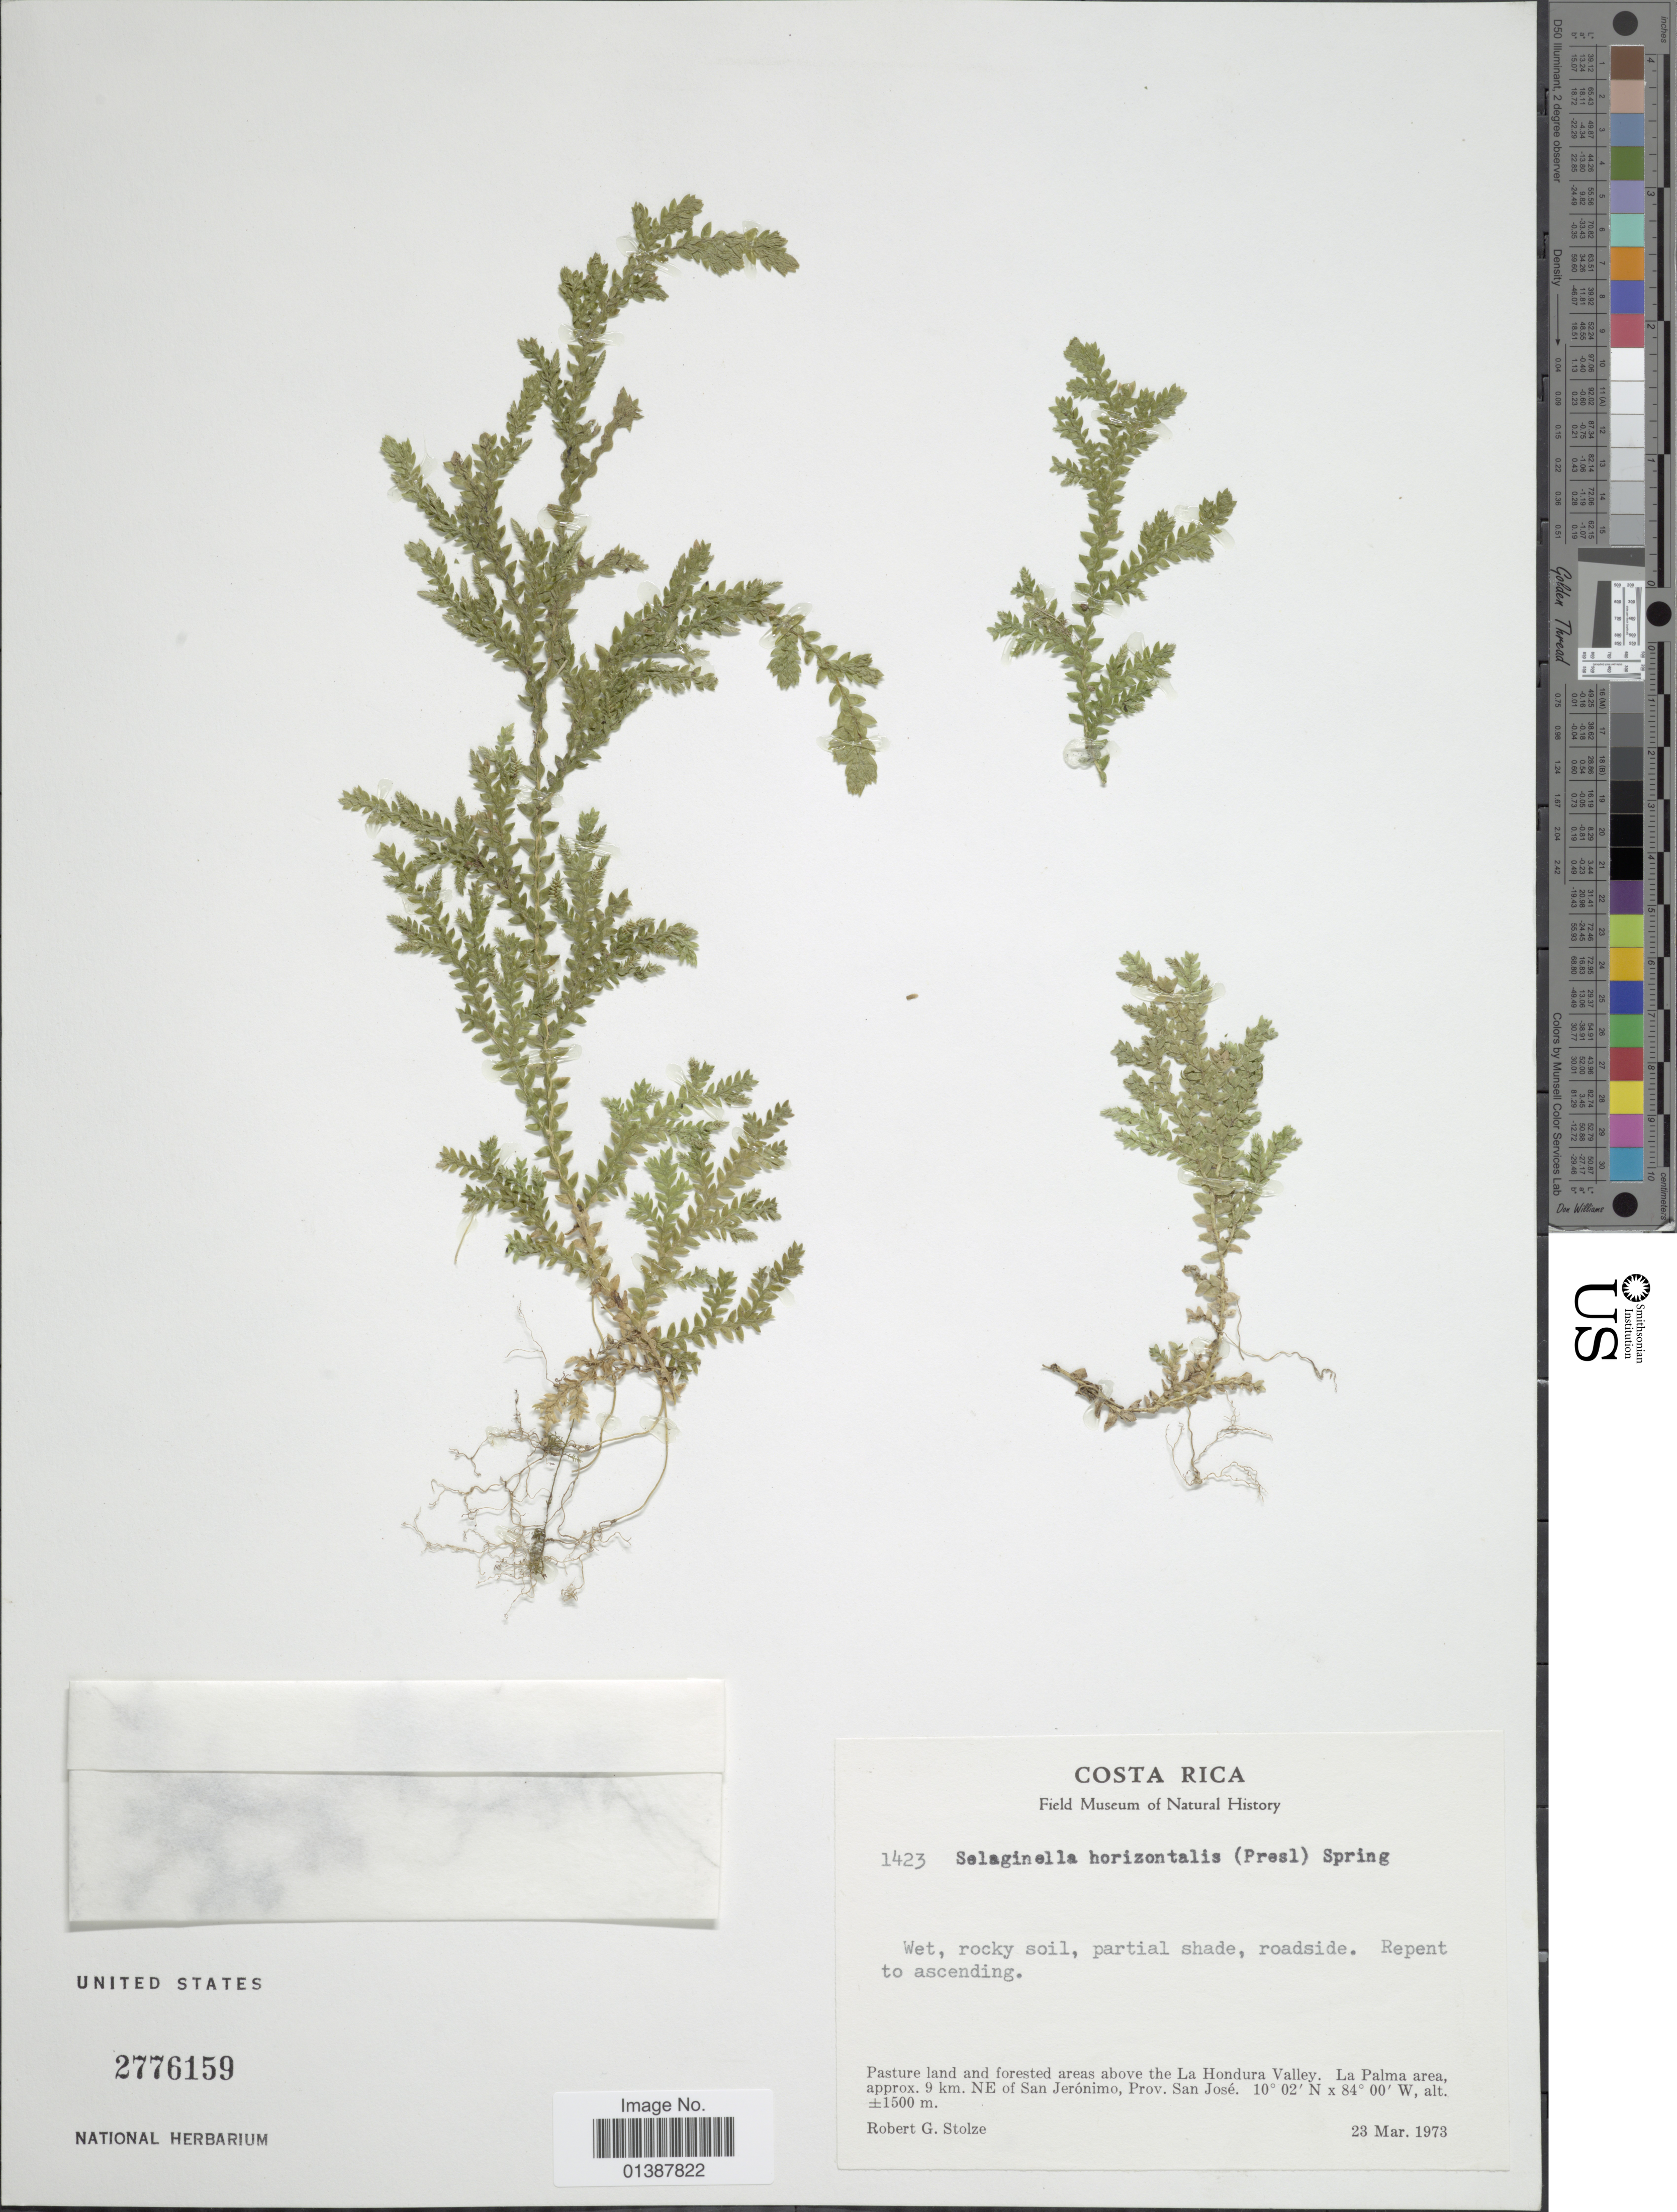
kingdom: Plantae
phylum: Tracheophyta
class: Lycopodiopsida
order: Selaginellales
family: Selaginellaceae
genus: Selaginella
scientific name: Selaginella horizontalis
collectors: R. G. Stolze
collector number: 1423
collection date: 1973-03-23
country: Costa Rica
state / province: San José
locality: Pasture land and forested areas above the La Hondura Valley, La Palma area, approx 9 km NE of San Jerónimo, Prov. de San José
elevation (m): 1500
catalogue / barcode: US 2776159